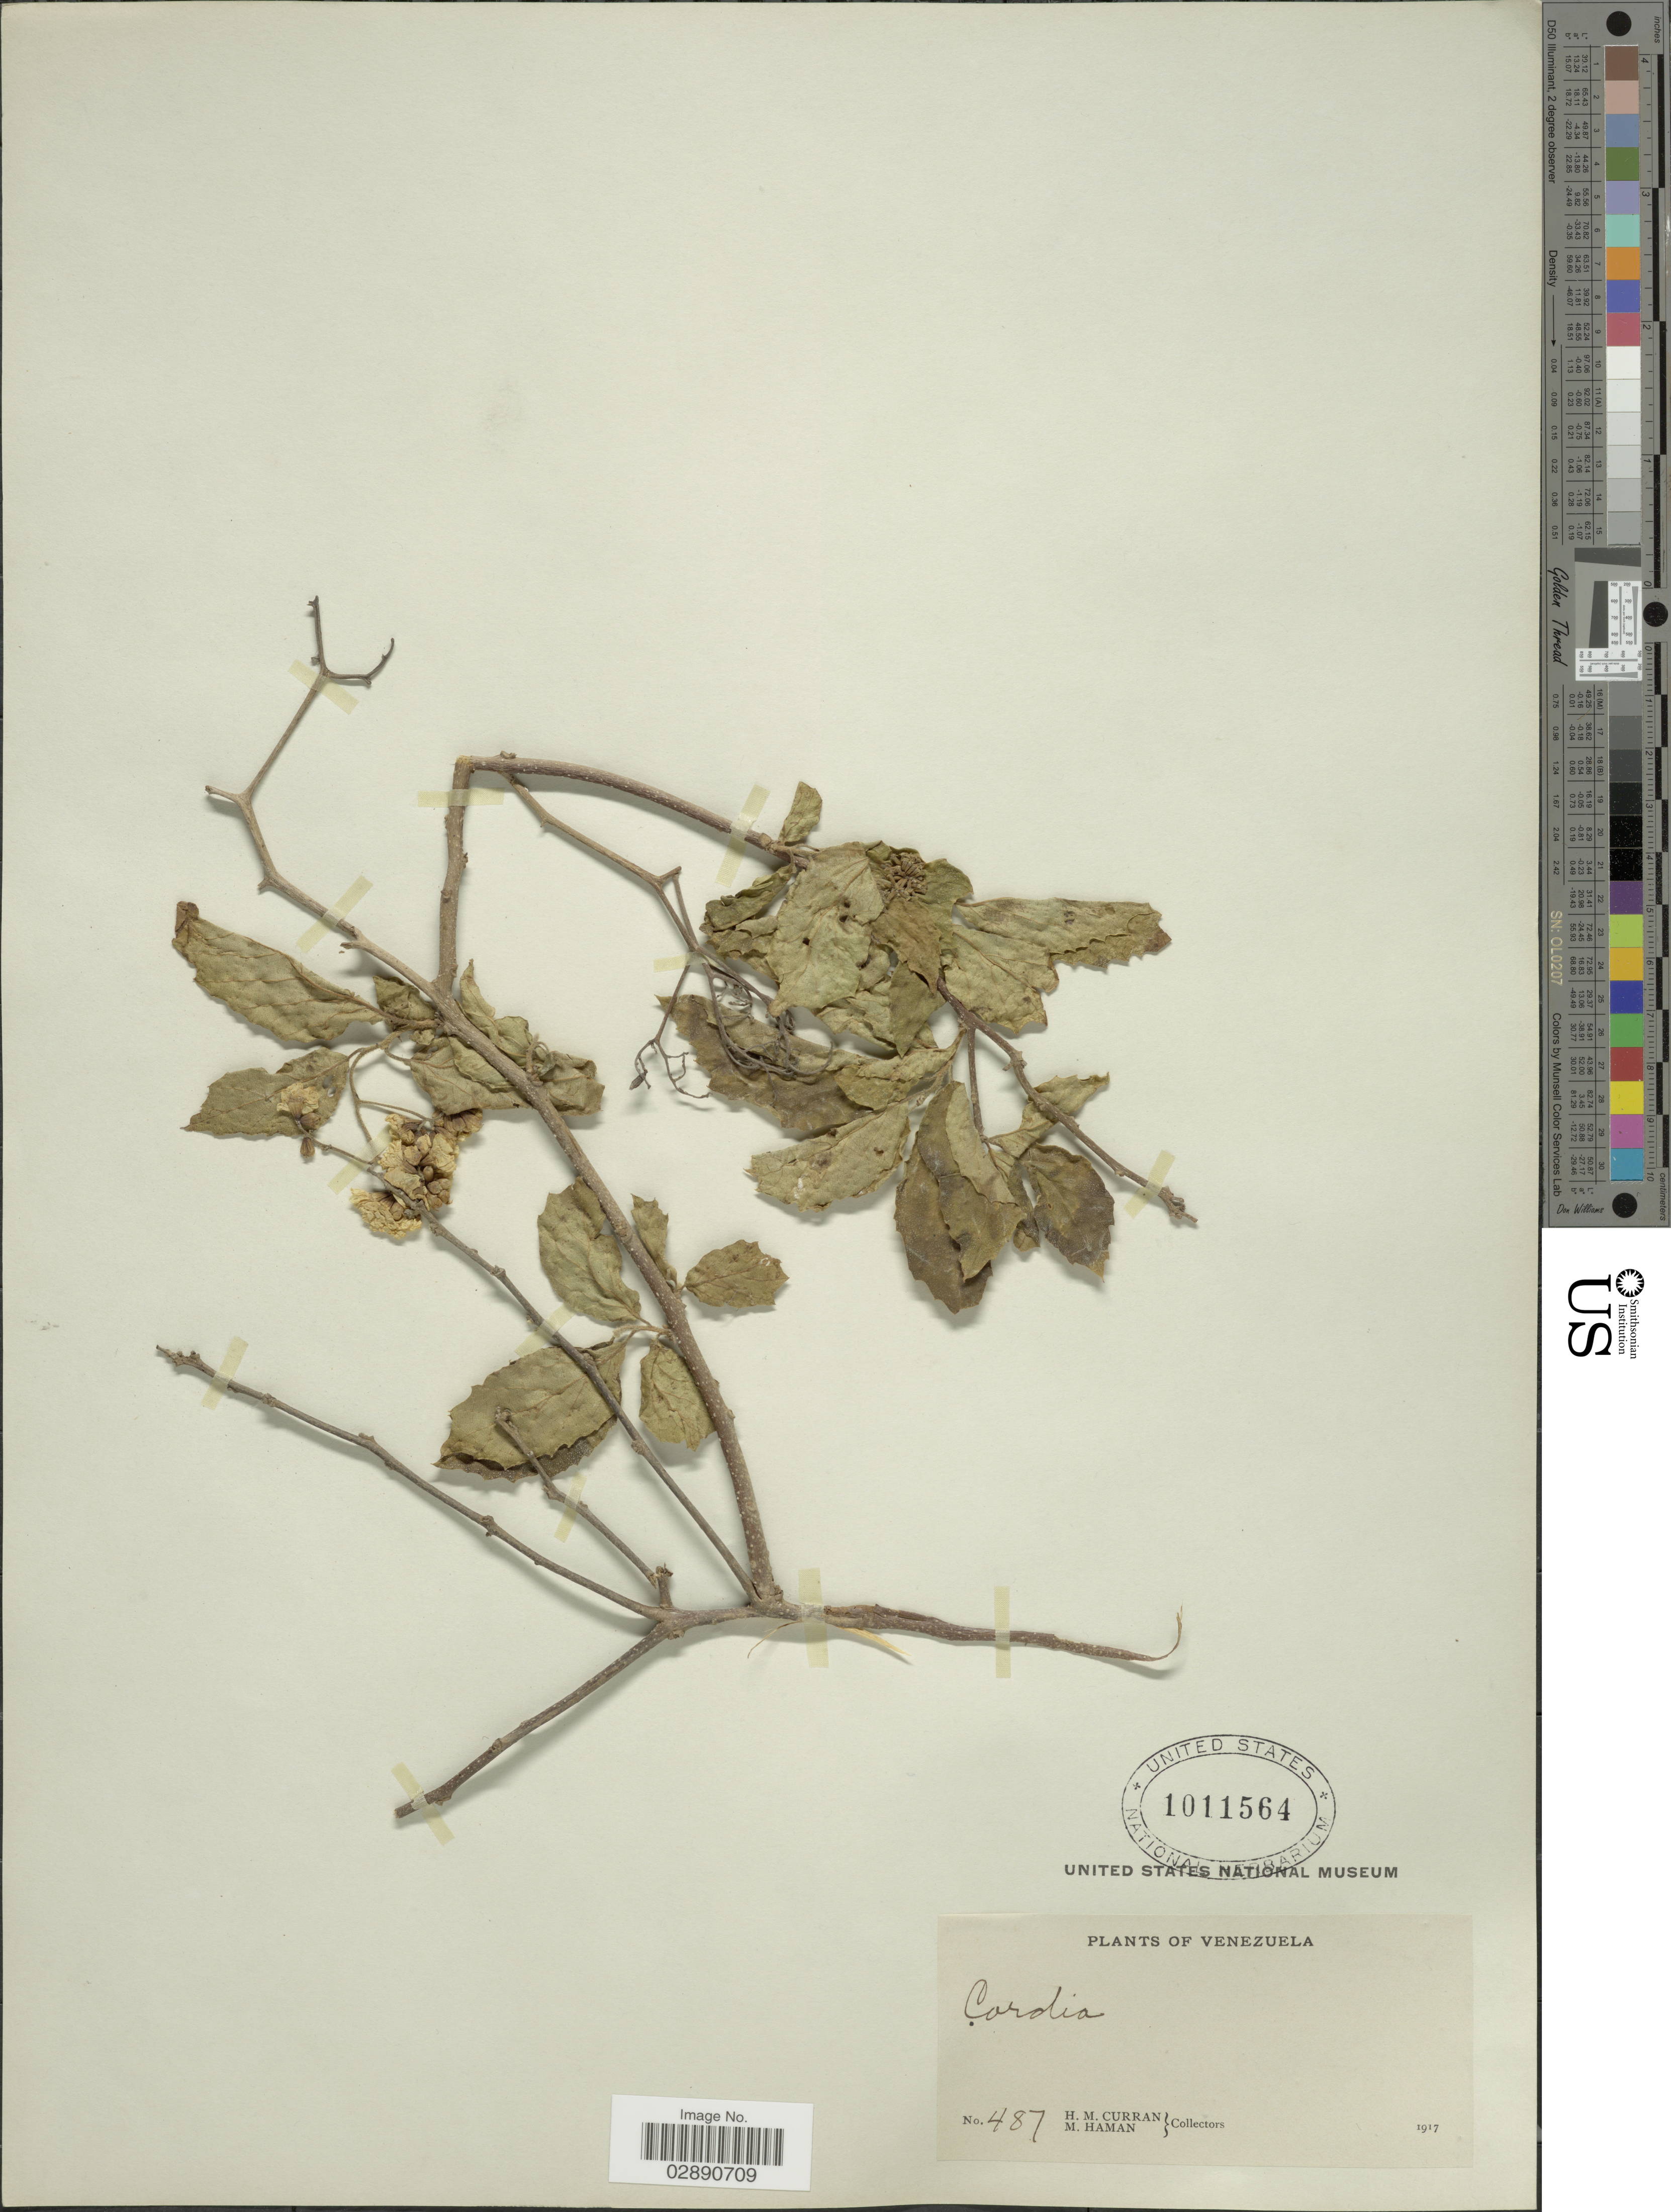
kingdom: Plantae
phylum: Tracheophyta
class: Magnoliopsida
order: Boraginales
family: Cordiaceae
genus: Cordia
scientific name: Cordia dentata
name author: Poir.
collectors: H. M. Curran & M. Haman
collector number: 487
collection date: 1917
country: Venezuela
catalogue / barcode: US 1011564